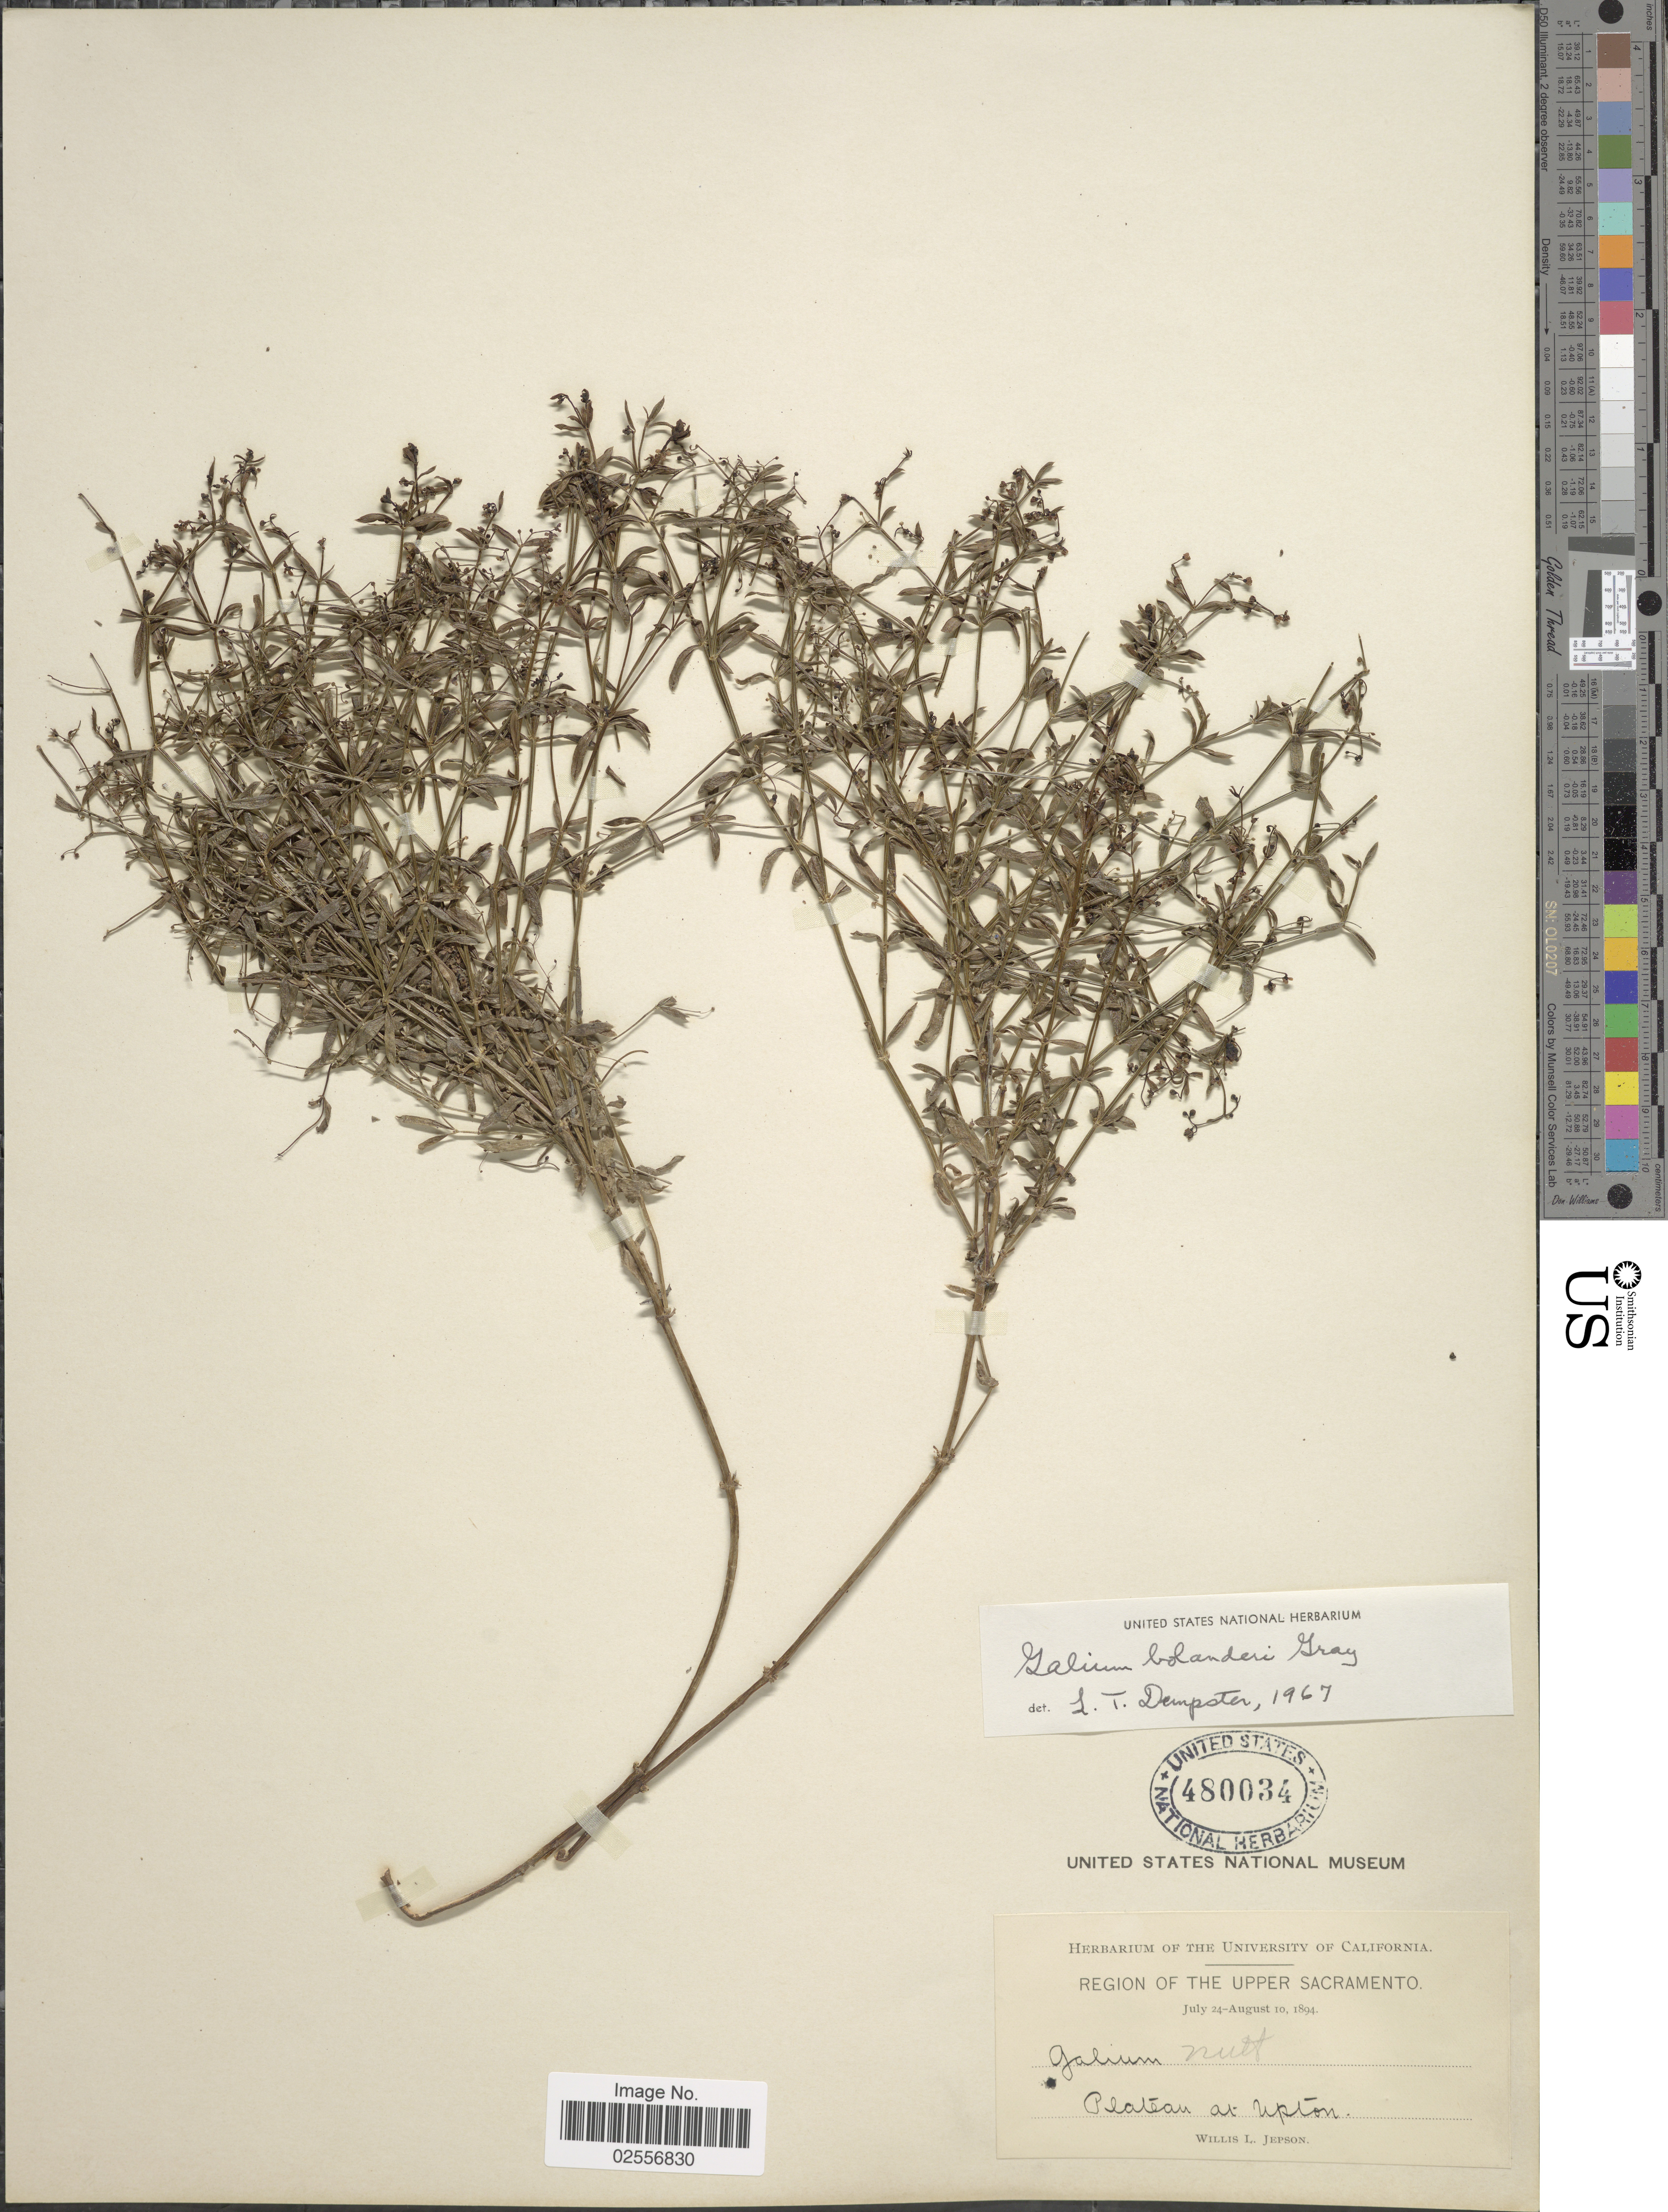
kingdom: Plantae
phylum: Tracheophyta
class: Magnoliopsida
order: Gentianales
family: Rubiaceae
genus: Galium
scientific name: Galium bolanderi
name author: A. Gray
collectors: W. L. Jepson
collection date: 1894-07-24/1894-08-10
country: United States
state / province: California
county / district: Sacramento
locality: Region of the Upper Sacramento. Plateau at Upton.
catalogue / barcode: US 480034